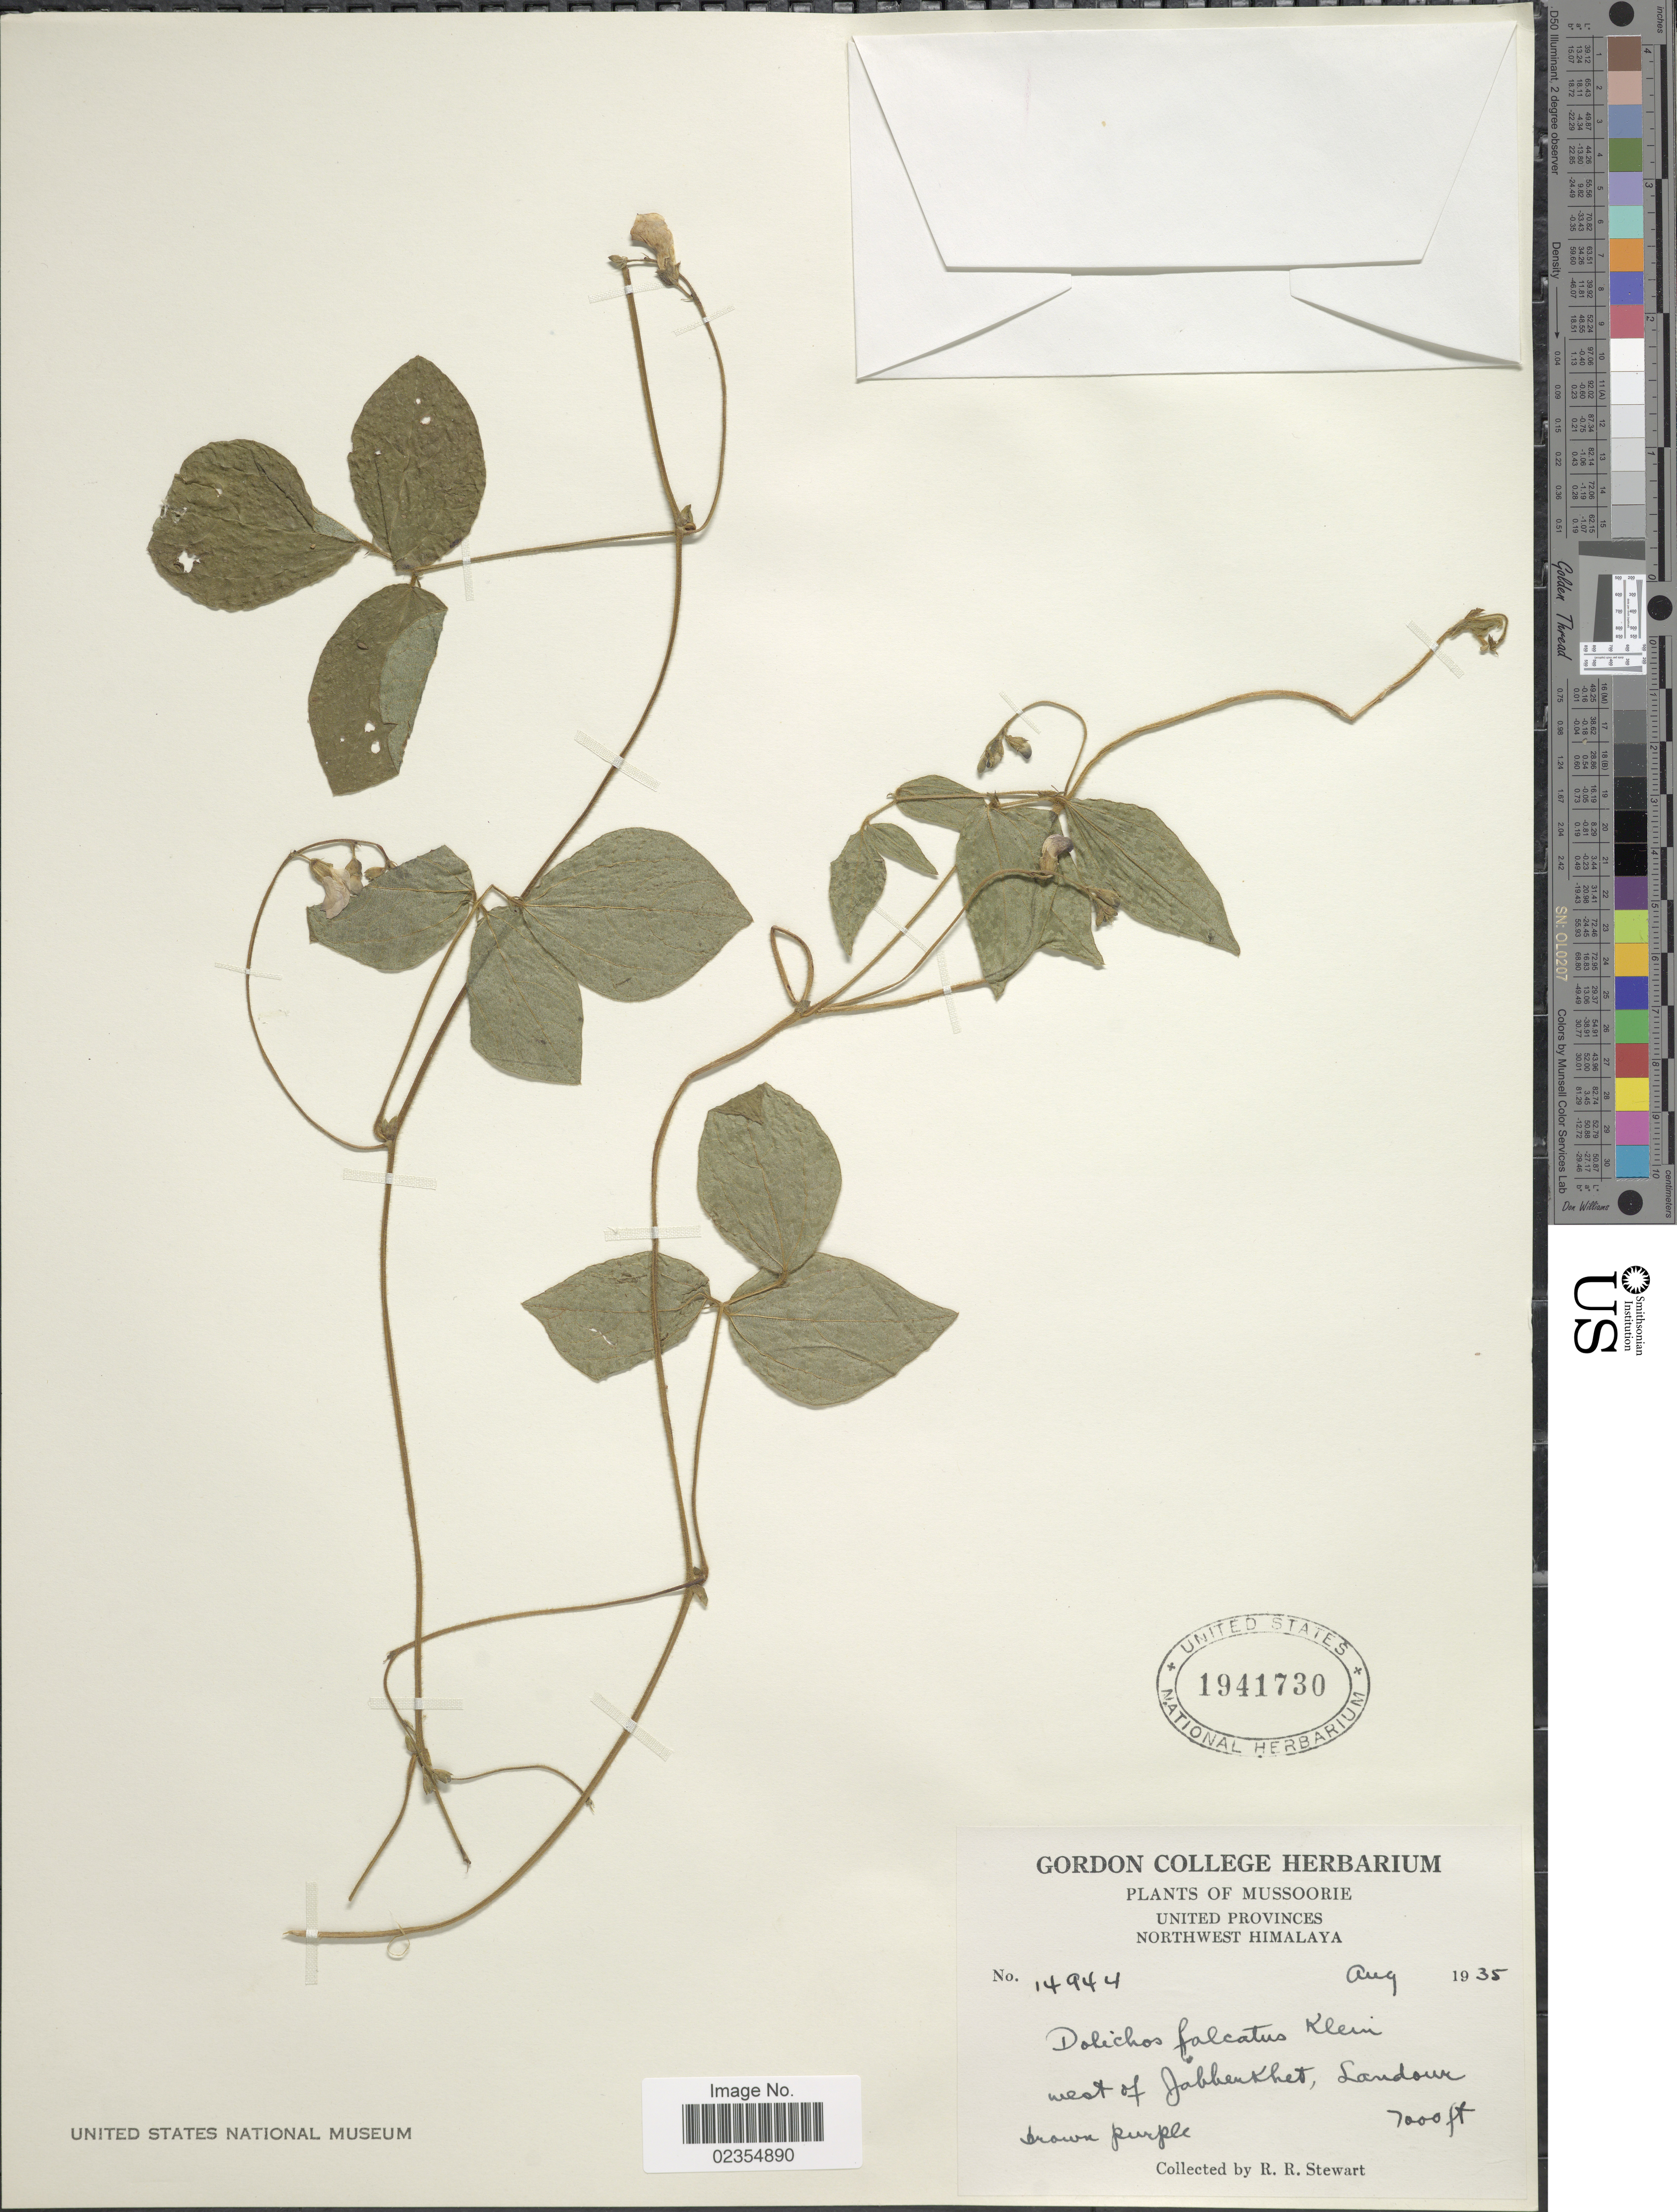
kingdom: Plantae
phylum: Tracheophyta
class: Magnoliopsida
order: Fabales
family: Fabaceae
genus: Dolichos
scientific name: Dolichos trilobus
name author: L.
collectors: R. R. Stewart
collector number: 14944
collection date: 1935-08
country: India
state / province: Uttarakhand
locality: Mussoorie, United Provinces Northwest Himalaya, west of Jabbenkhet, Landour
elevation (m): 2134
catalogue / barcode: US 1941730